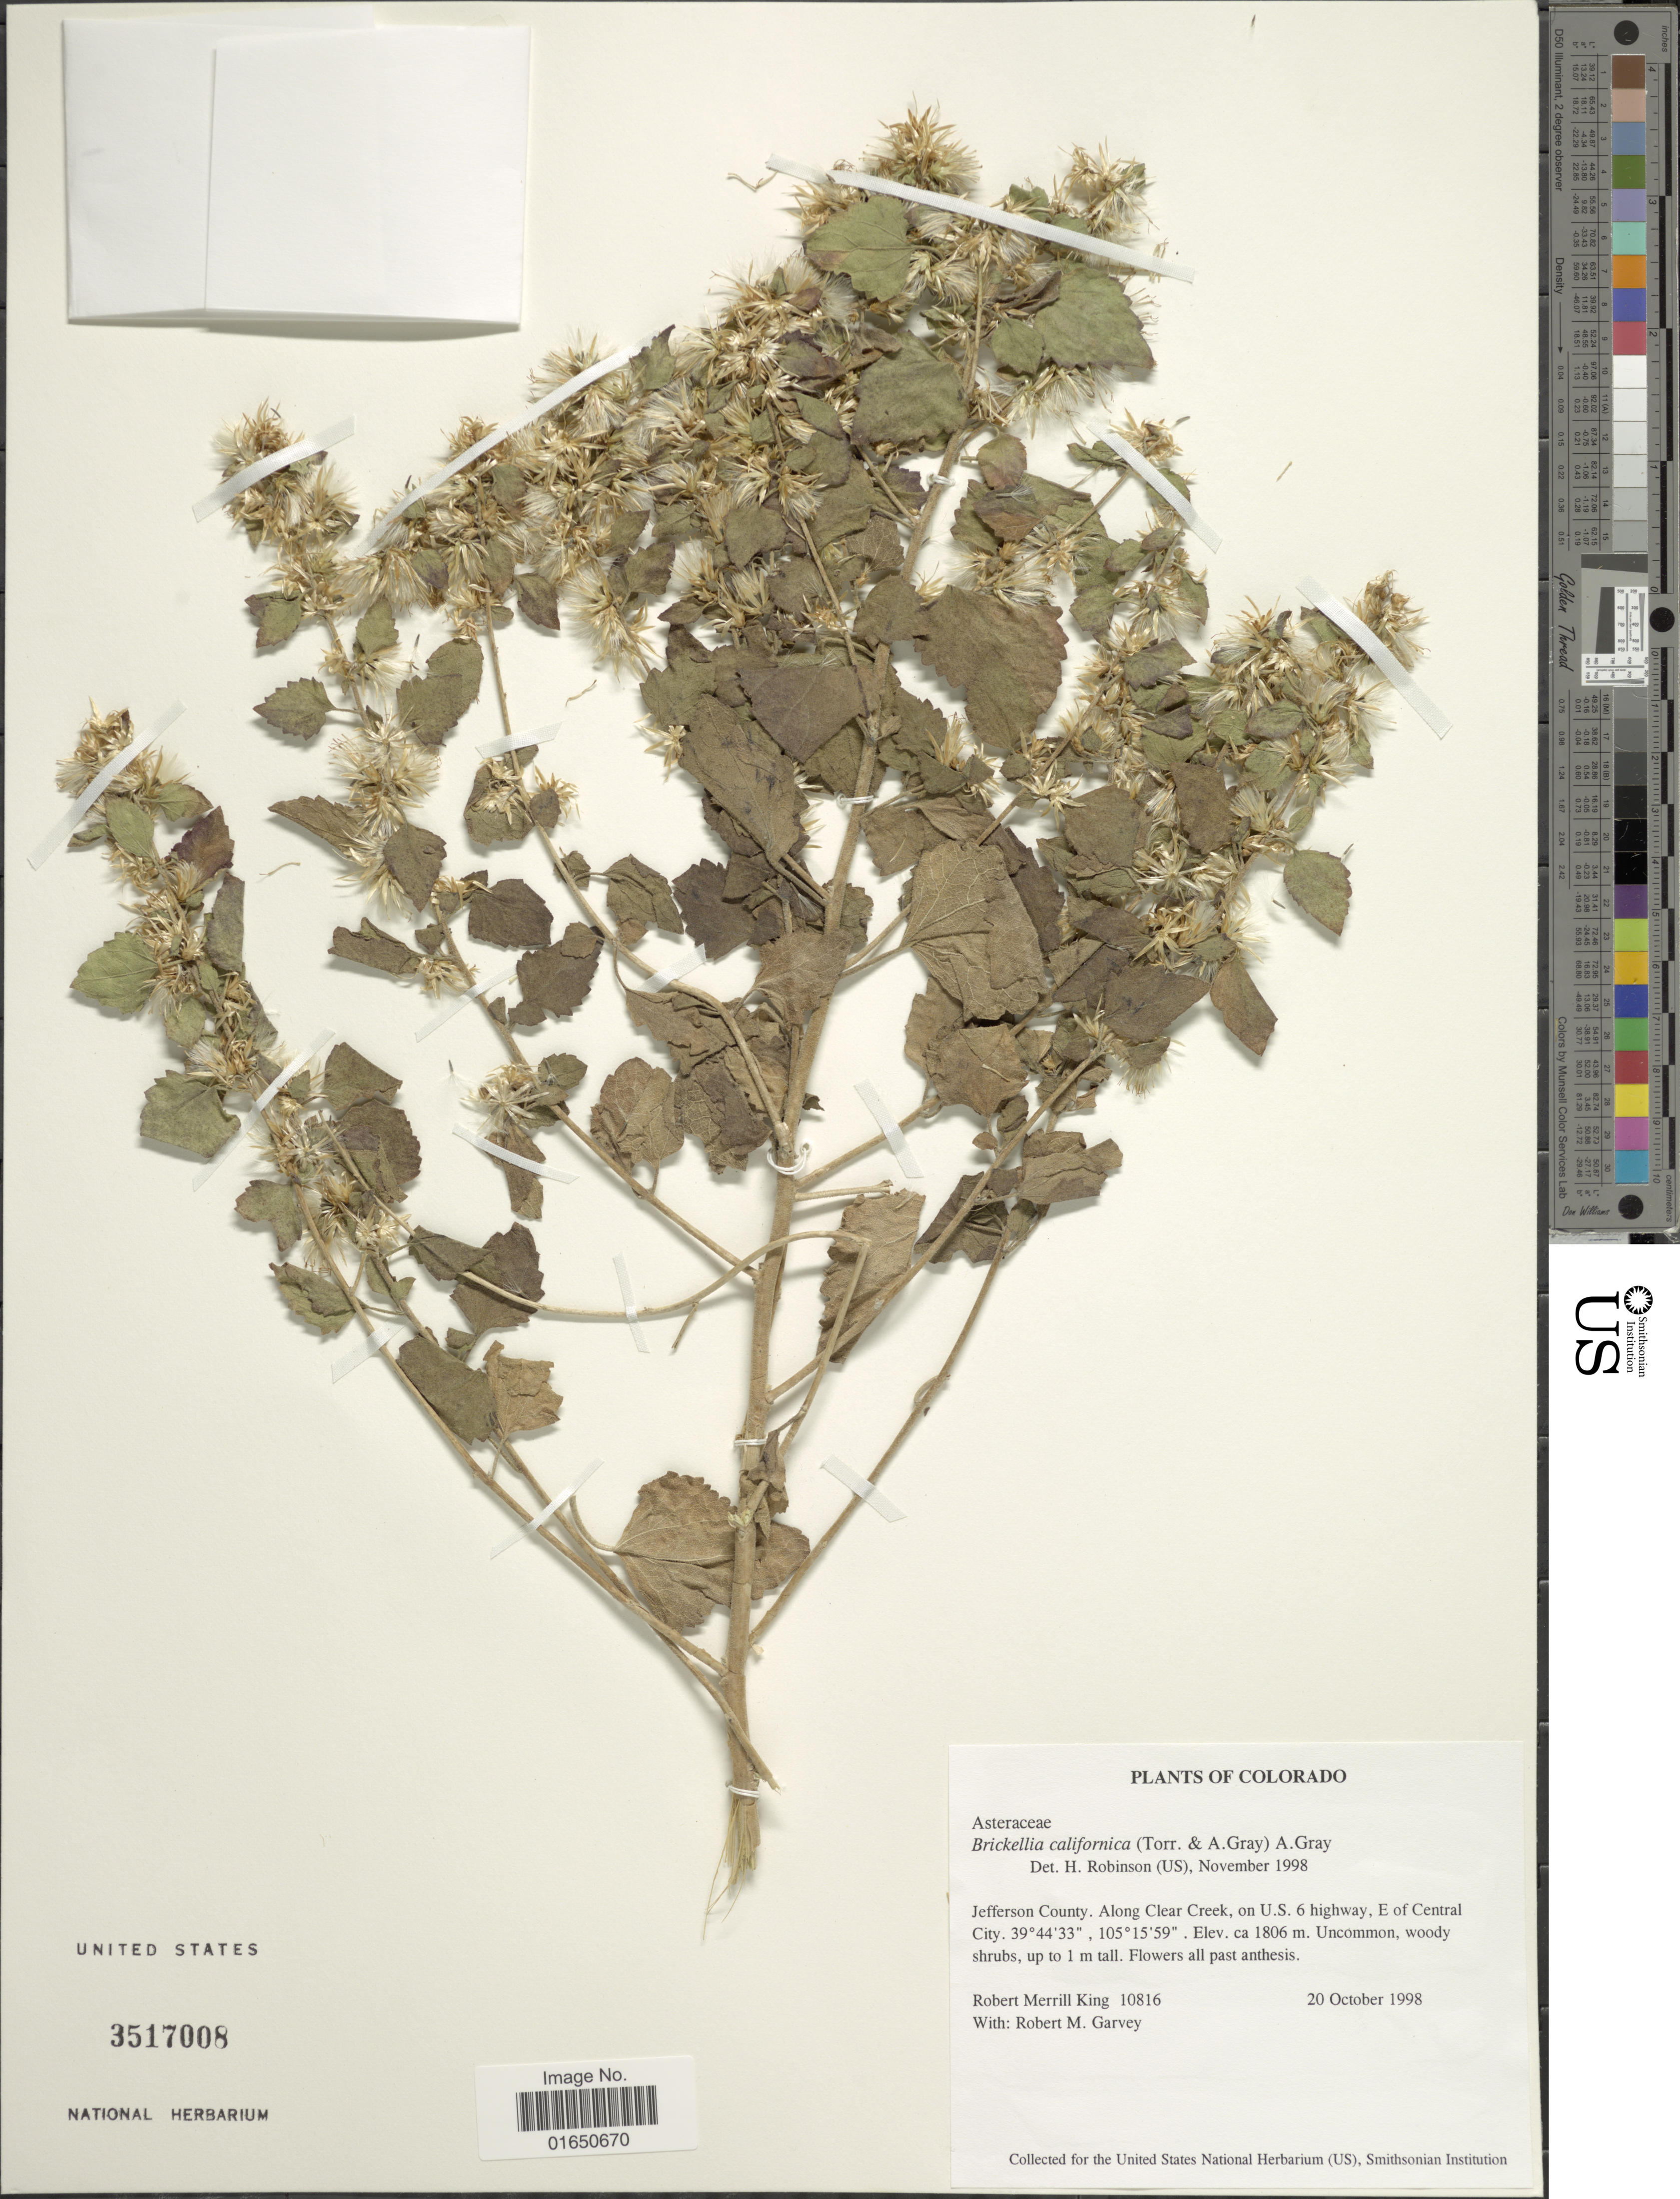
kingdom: Plantae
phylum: Tracheophyta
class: Magnoliopsida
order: Asterales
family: Asteraceae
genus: Brickellia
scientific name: Brickellia californica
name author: (Torr. & A. Gray) A. Gray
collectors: R. M. King & R. Garvey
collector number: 10816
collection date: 1998-10-20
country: United States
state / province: Colorado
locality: Jefferson County. Along Clear Creek, on U.S. 6 highway, E of Central City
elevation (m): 1806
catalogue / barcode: US 3517008